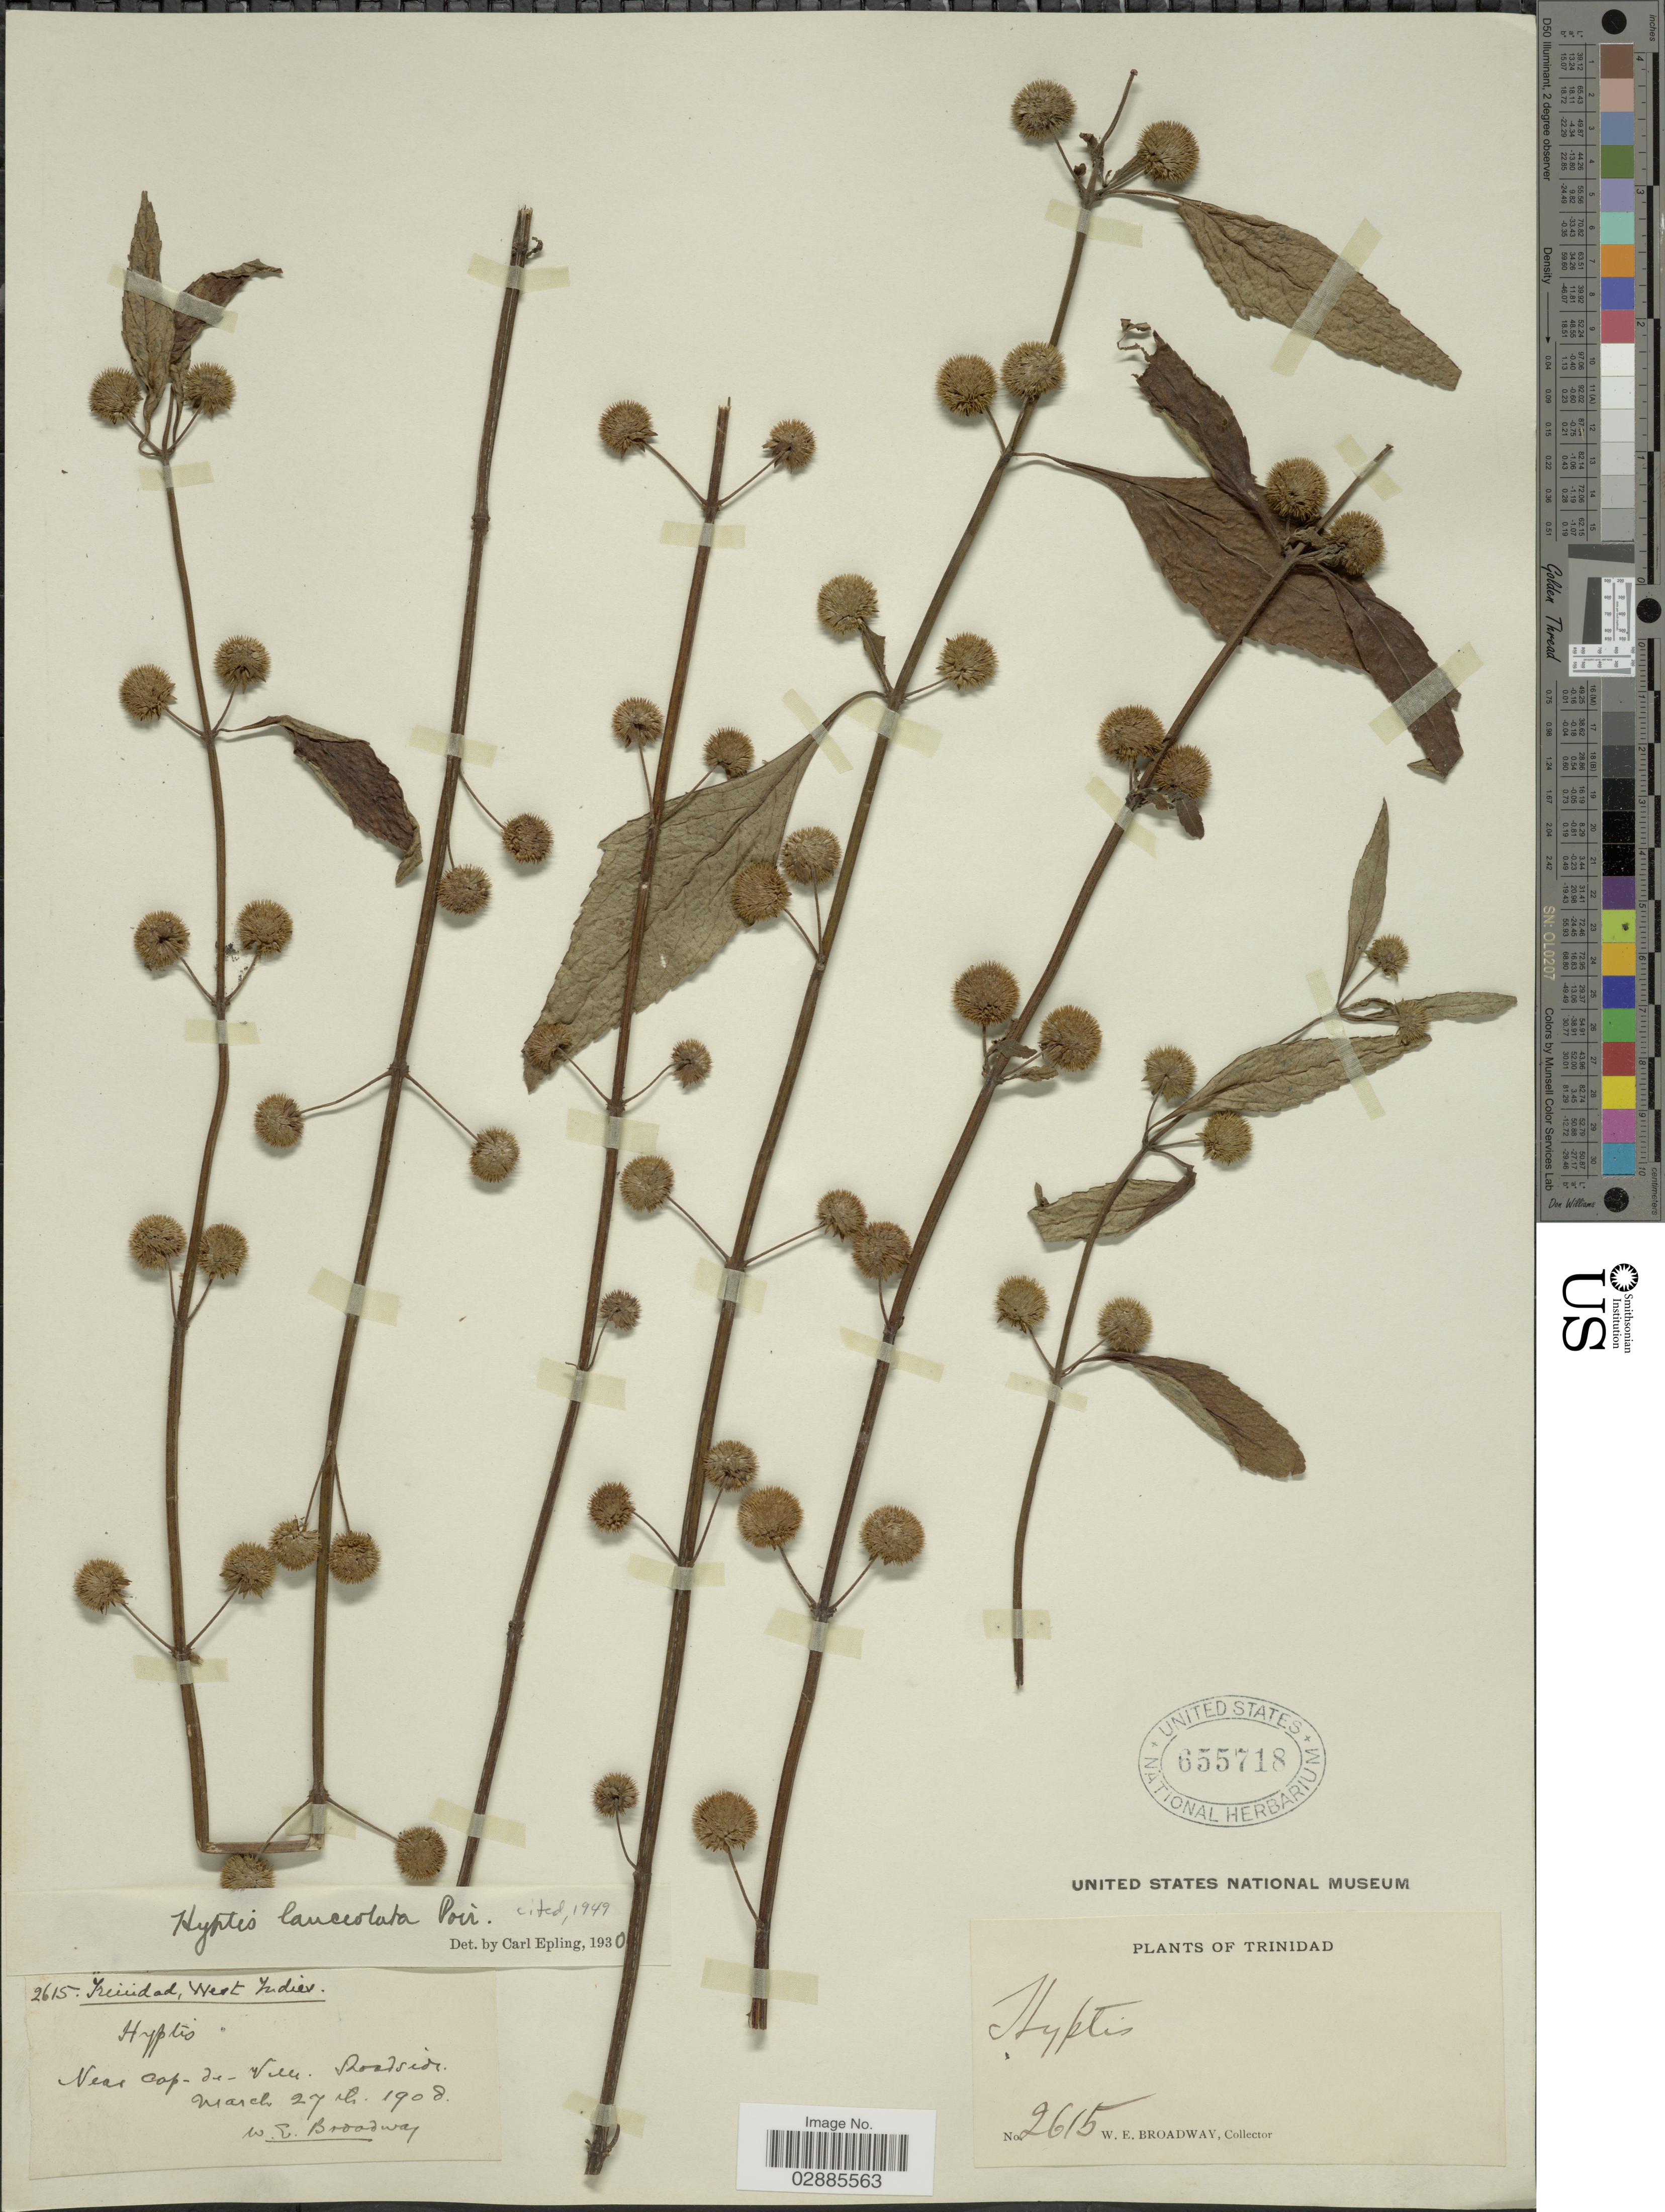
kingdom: Plantae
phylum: Tracheophyta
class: Magnoliopsida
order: Lamiales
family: Lamiaceae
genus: Hyptis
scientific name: Hyptis lanceolata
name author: Poir.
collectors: W. E. Broadway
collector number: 2615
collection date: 1908-03-27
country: Trinidad and Tobago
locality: Trinidad, West Indies. Near Cap-de-Ville. Roadside.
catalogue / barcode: US 655718